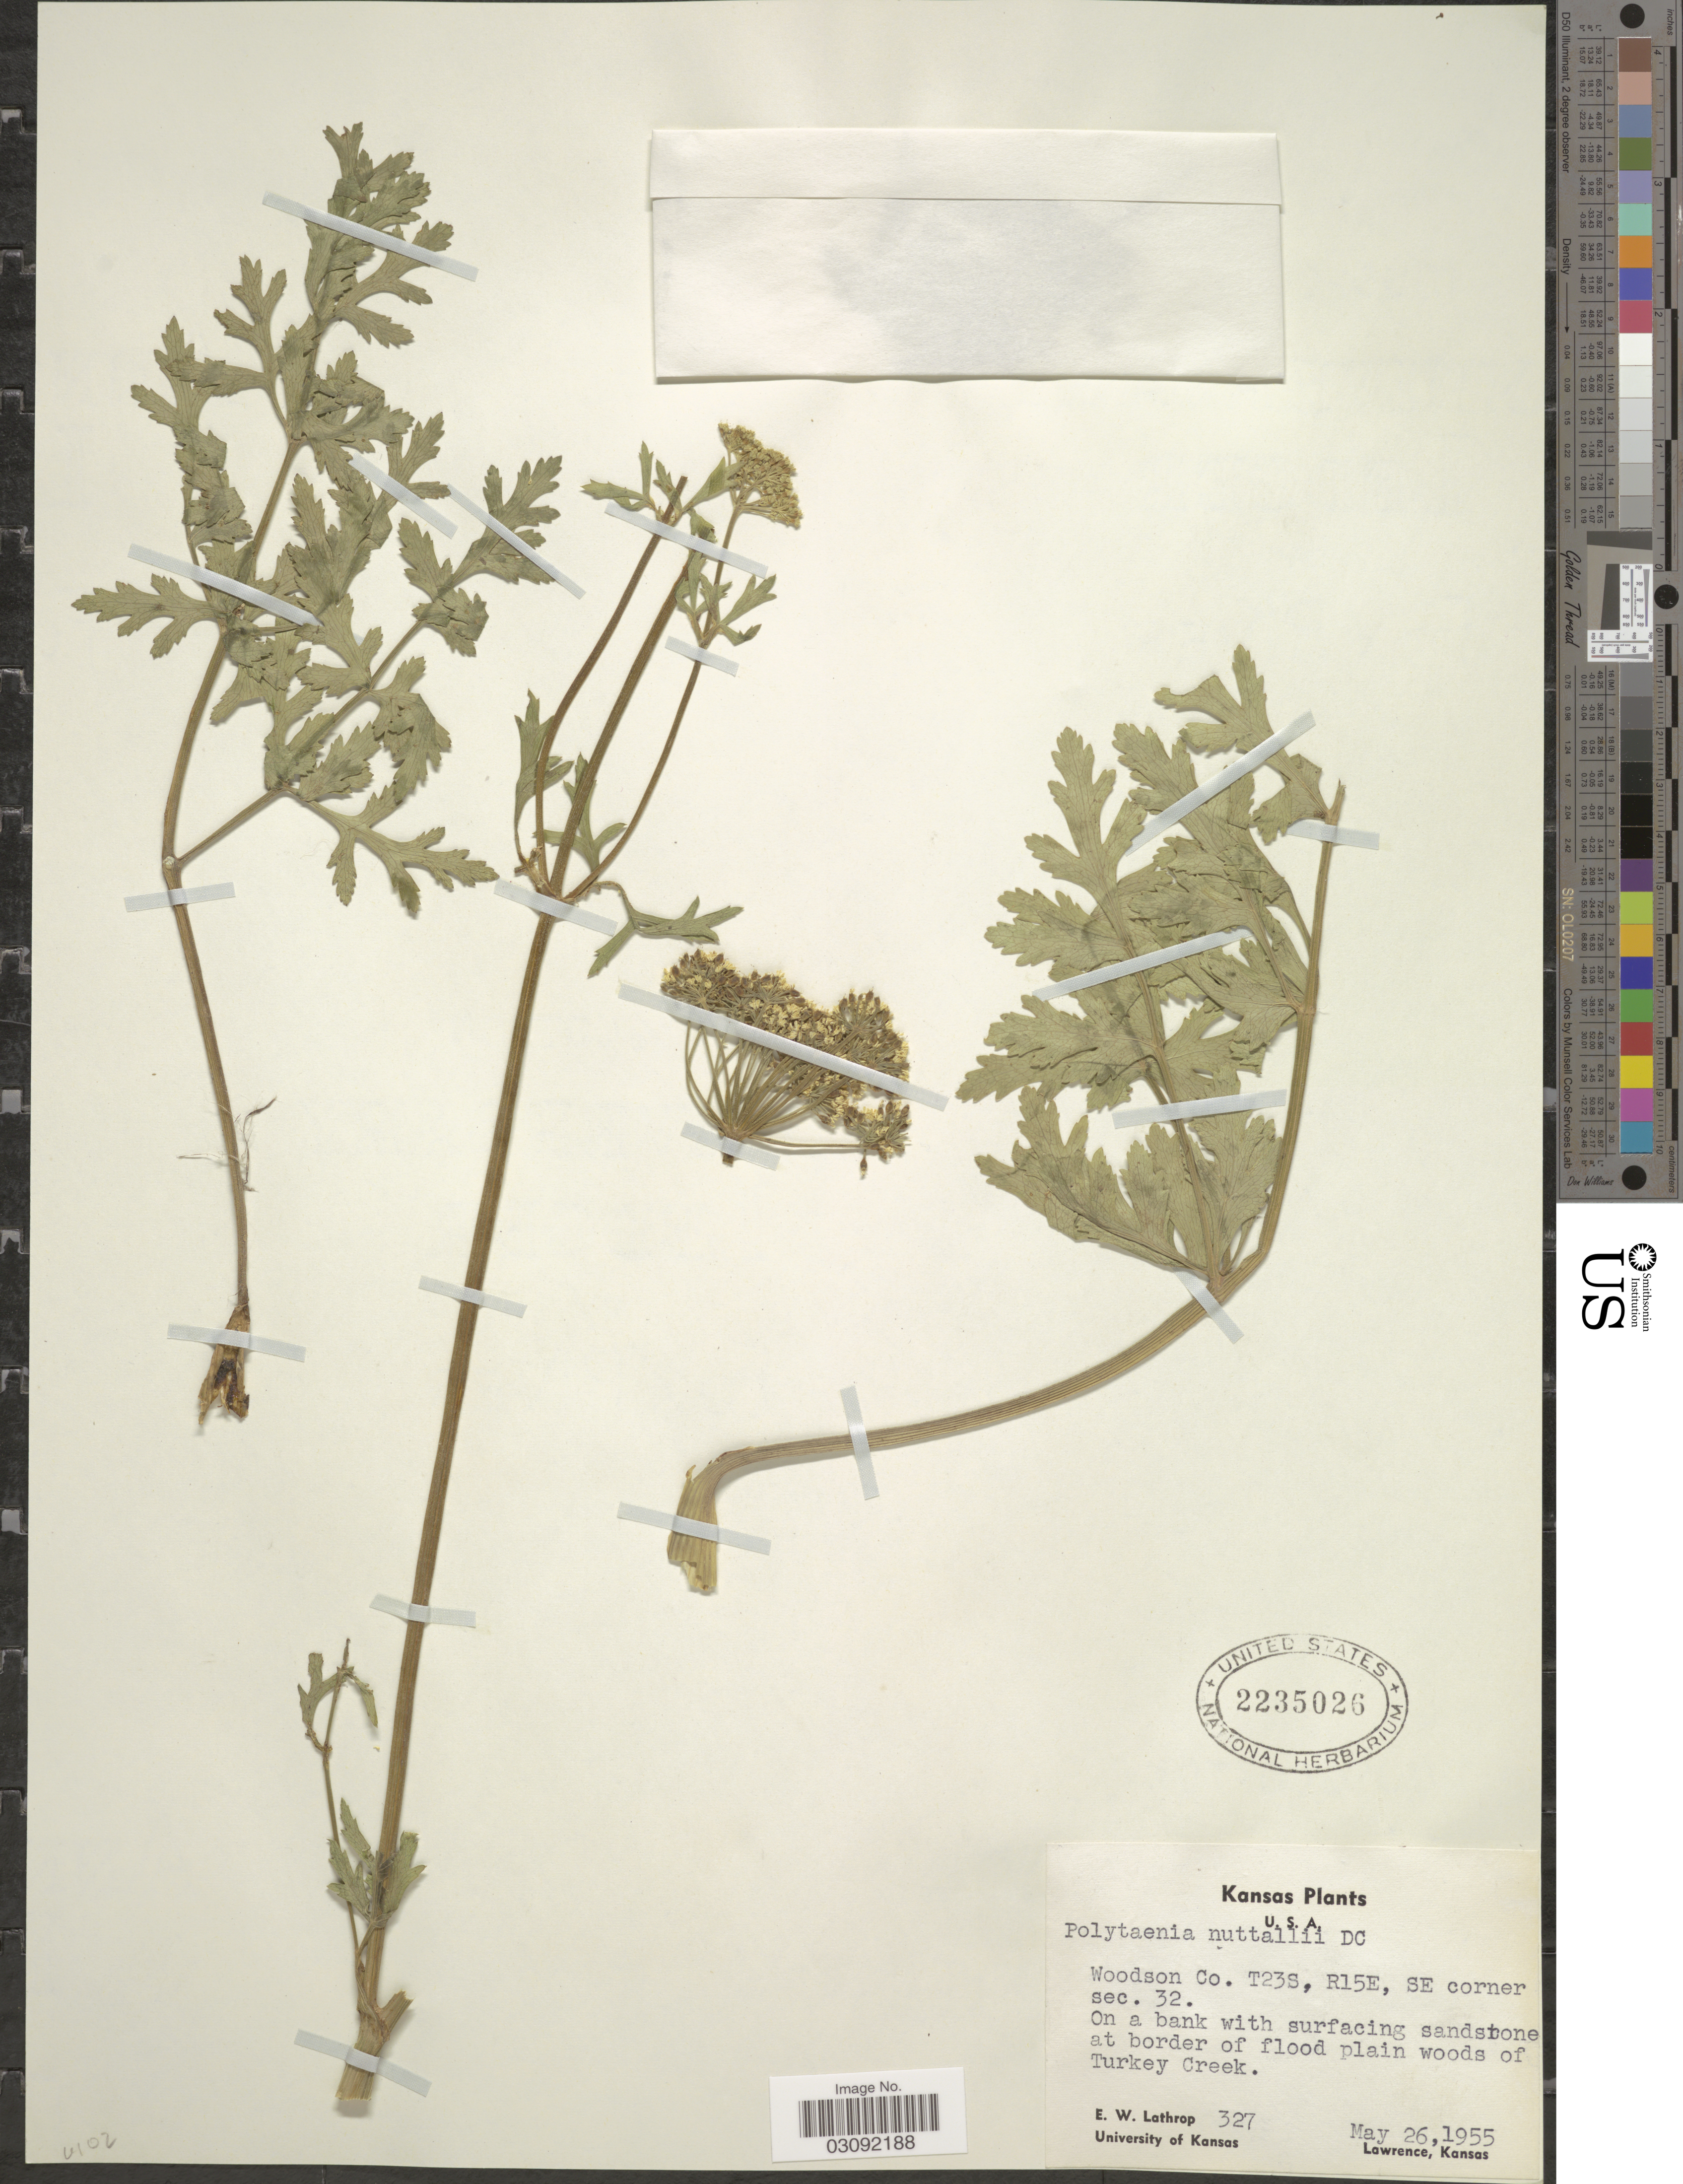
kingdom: Plantae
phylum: Tracheophyta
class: Magnoliopsida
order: Apiales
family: Apiaceae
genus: Polytaenia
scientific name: Polytaenia nuttallii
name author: DC.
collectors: E. W. Lathrop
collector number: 327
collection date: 1955-05-26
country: United States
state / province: Kansas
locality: Woodson Co. T23S, R15E, SE corner sec. 32. At border of flood plain woods of Turkey Creek.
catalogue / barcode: US 2235026